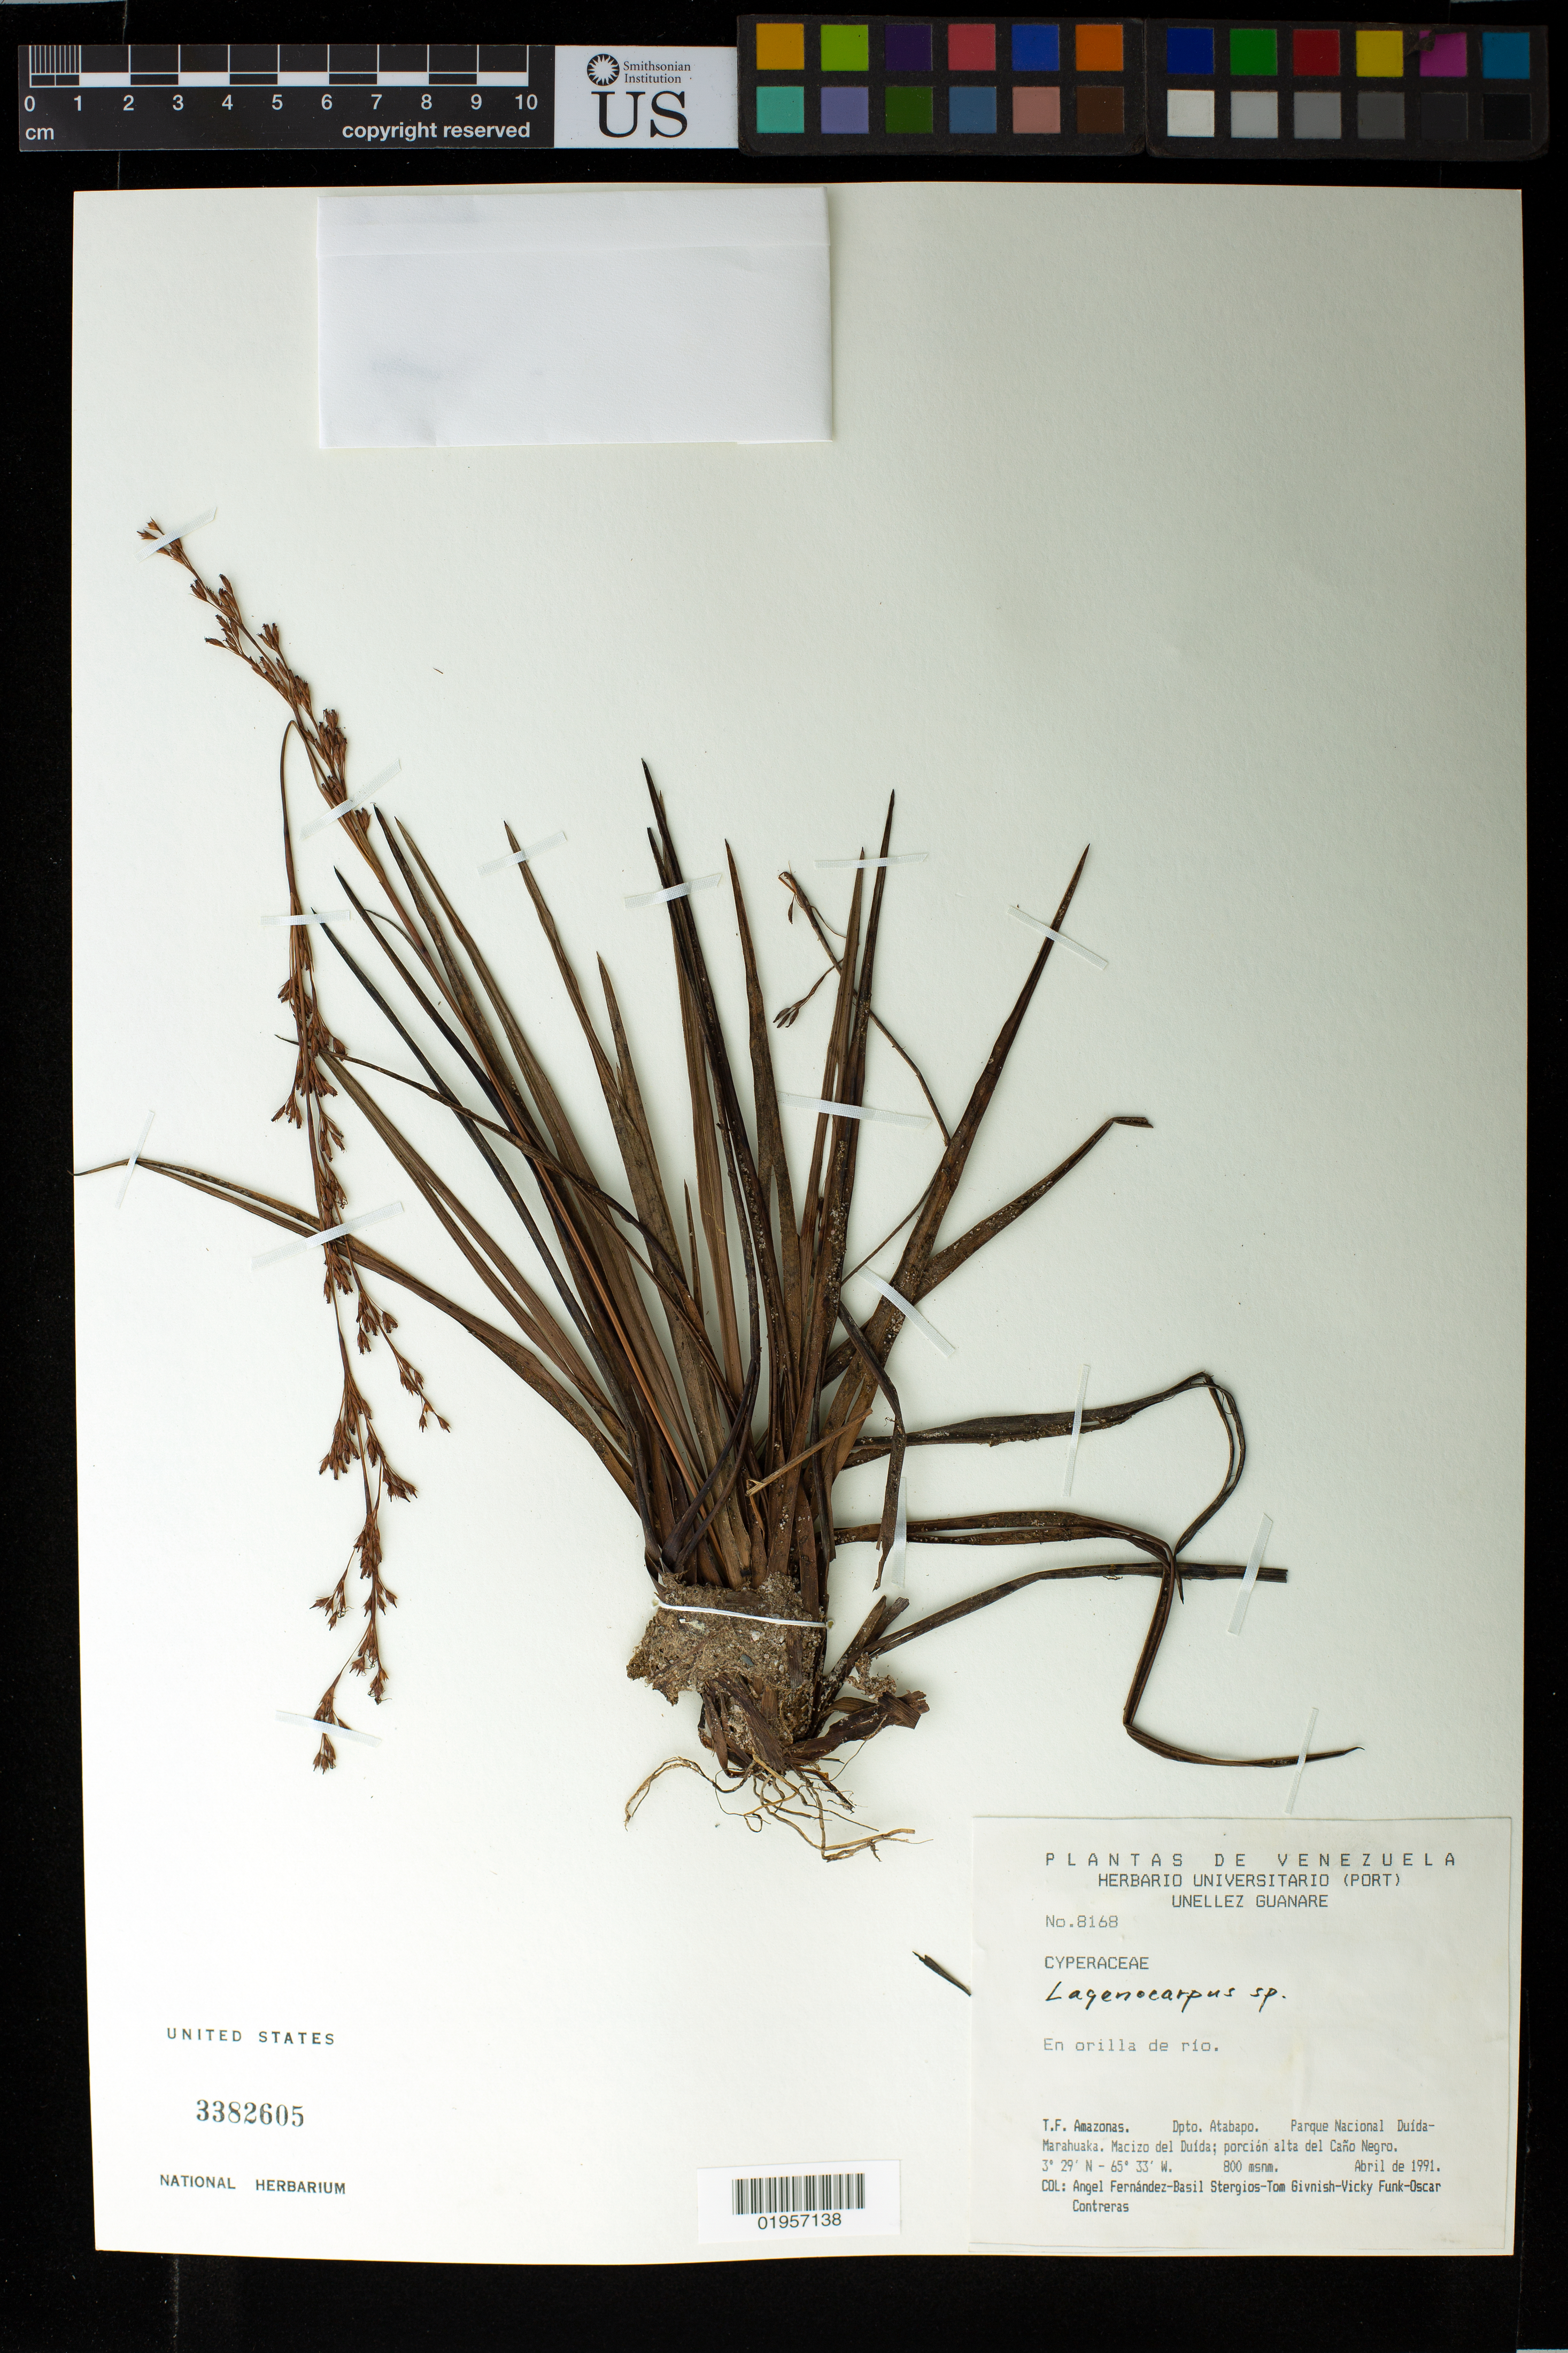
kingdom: Plantae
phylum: Tracheophyta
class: Liliopsida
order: Poales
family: Cyperaceae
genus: Didymiandrum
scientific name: Didymiandrum stellatum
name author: (Boeckeler) Gilly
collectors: A. Fernández, B. G. Stergios, T. J. Givnish, V. Funk & O. Contreras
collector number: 8168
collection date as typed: Apr-91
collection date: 1991-04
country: Venezuela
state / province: Amazonas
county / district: Atabapo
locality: Parque Nacional Duída-Marahuaka, Macizo del Duída, porcion alta del Caño Negro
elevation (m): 800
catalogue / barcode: US 3382605